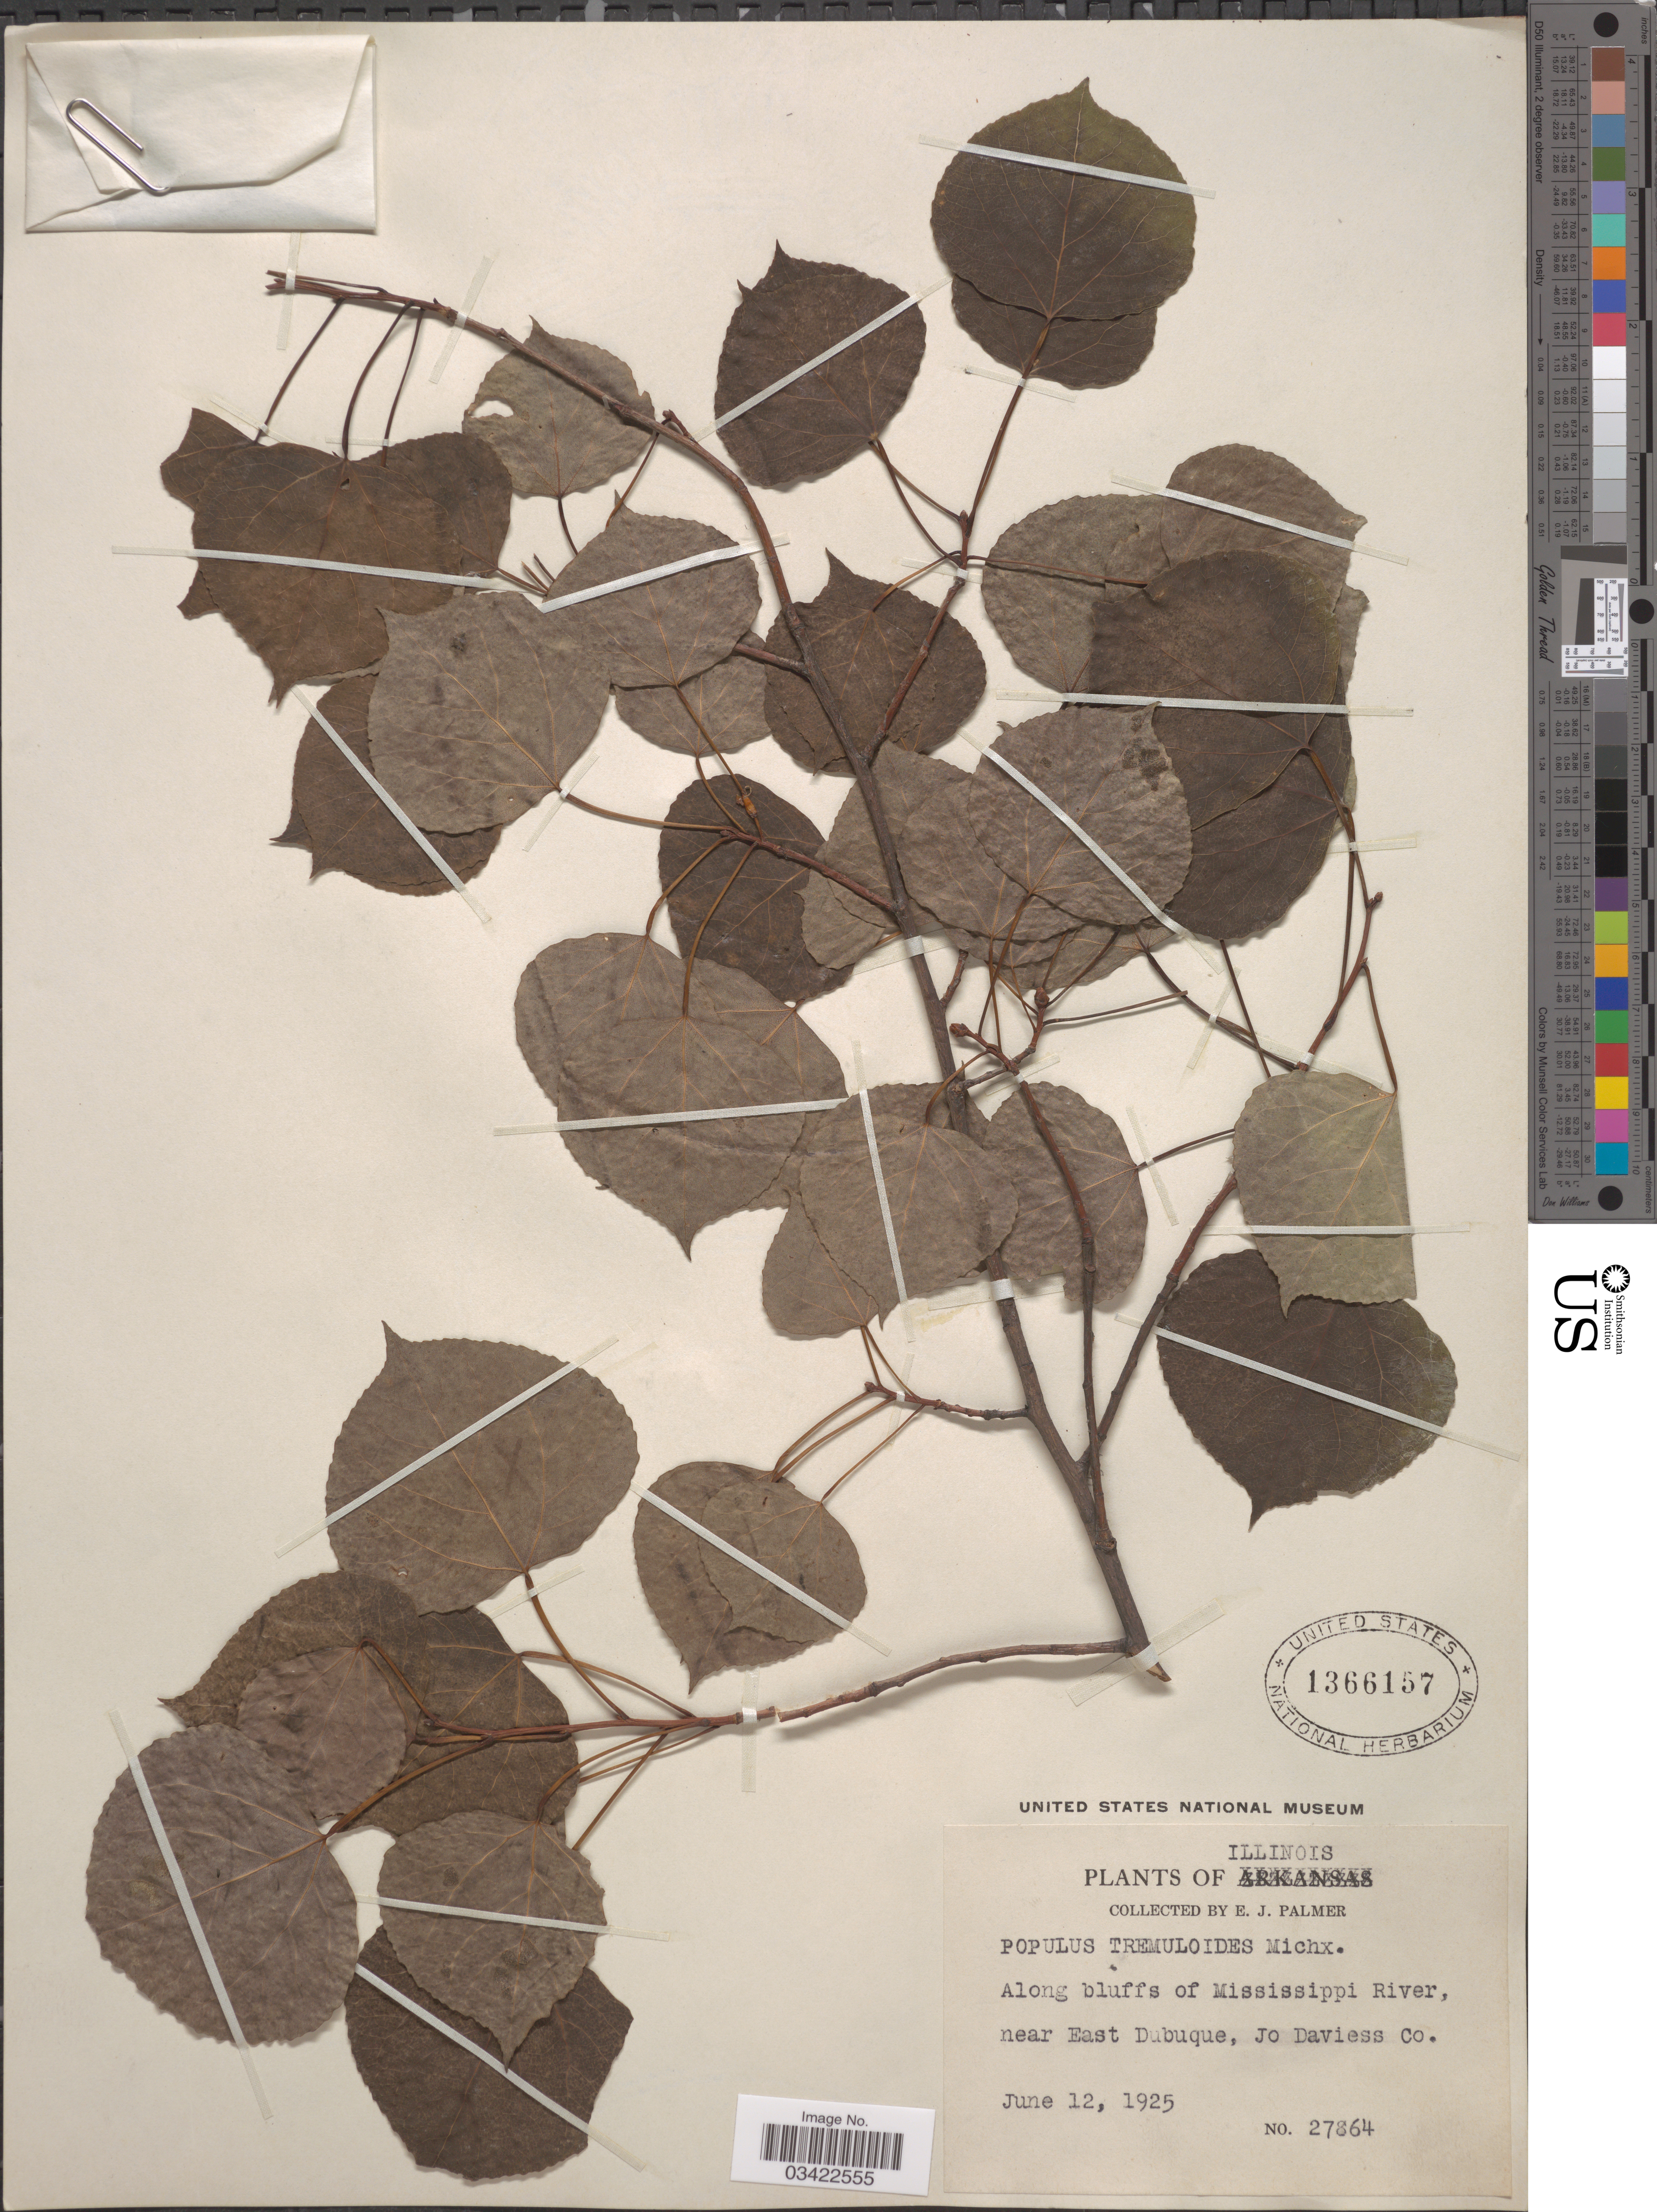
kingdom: Plantae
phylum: Tracheophyta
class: Magnoliopsida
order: Malpighiales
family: Salicaceae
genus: Populus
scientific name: Populus tremuloides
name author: Michx.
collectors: E. J. Palmer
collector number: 27864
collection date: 1925-06-12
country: United States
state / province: Illinois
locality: Along bluffs of Mississippi River, near East Dubuque, Jo Daviess Co.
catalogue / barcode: US 1366157